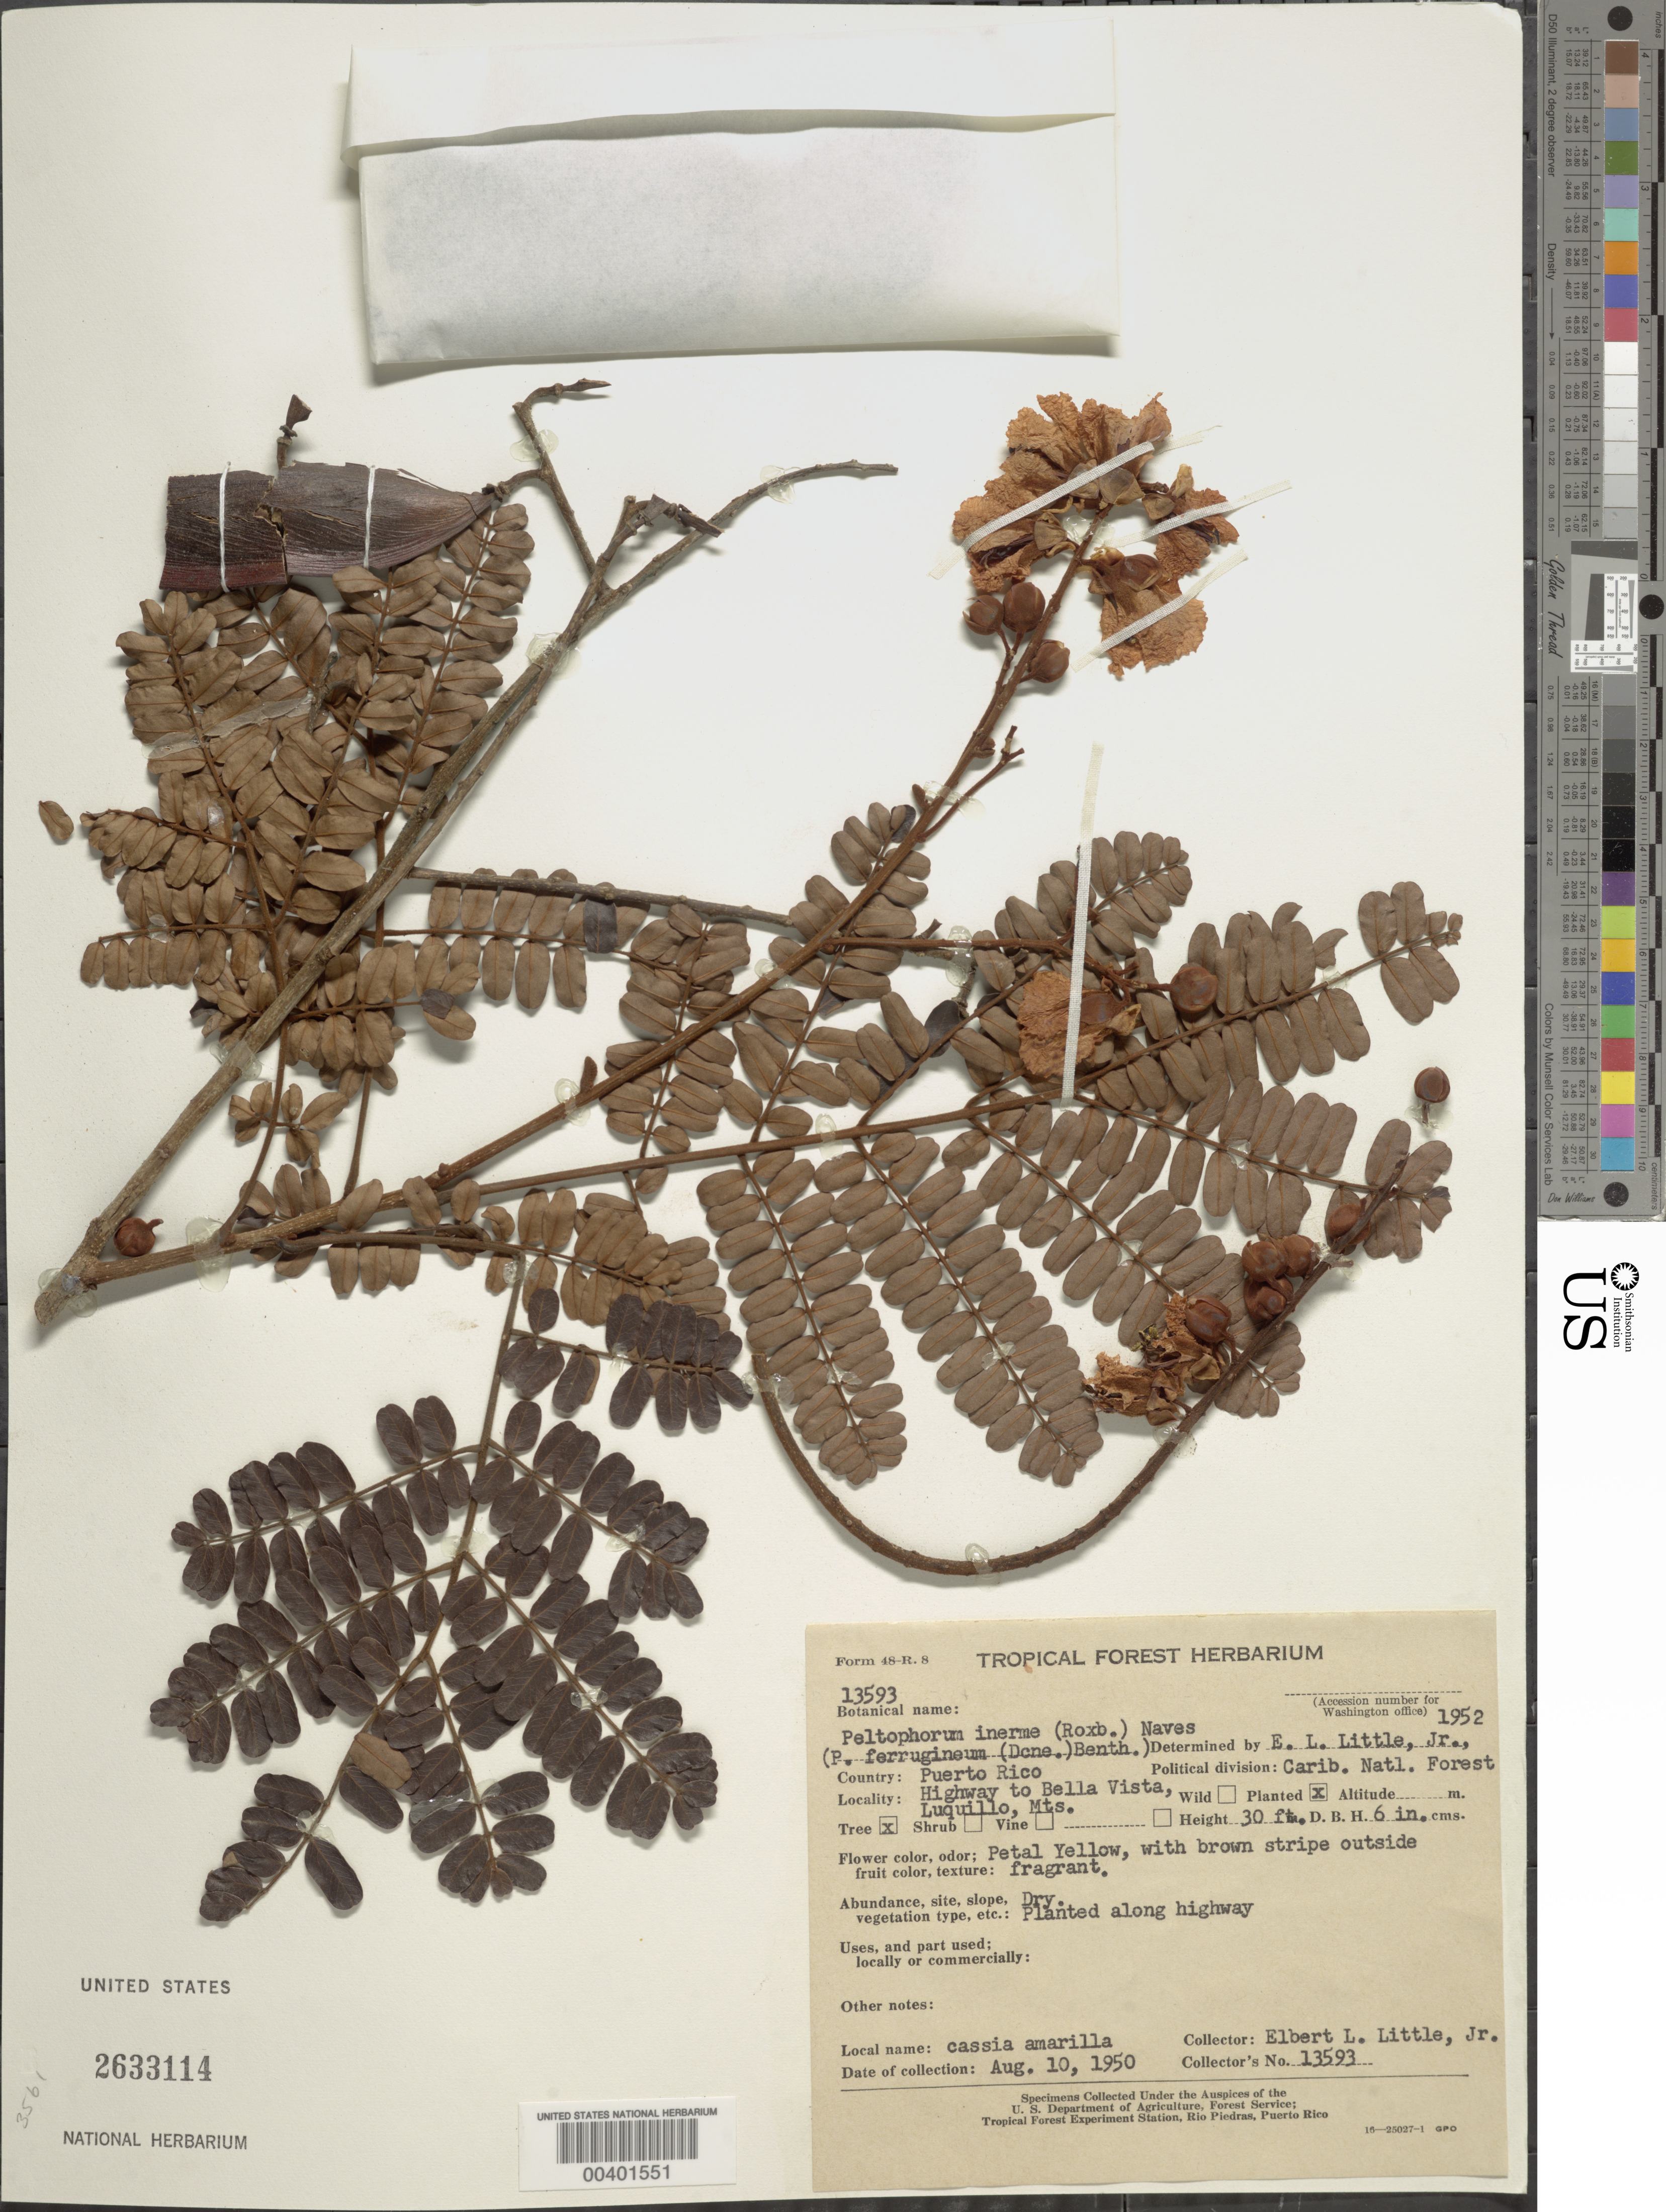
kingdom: Plantae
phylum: Tracheophyta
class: Magnoliopsida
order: Fabales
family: Fabaceae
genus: Peltophorum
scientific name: Peltophorum pterocarpum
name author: (DC.) Backer ex K. Heyne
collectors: E. L. Little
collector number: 13593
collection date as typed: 10 Aug 1950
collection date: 1950-08-10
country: Puerto Rico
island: Greater Antilles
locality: Carib. nat'l forest, hwy to bella vista, luquillo mts.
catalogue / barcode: US 2633114